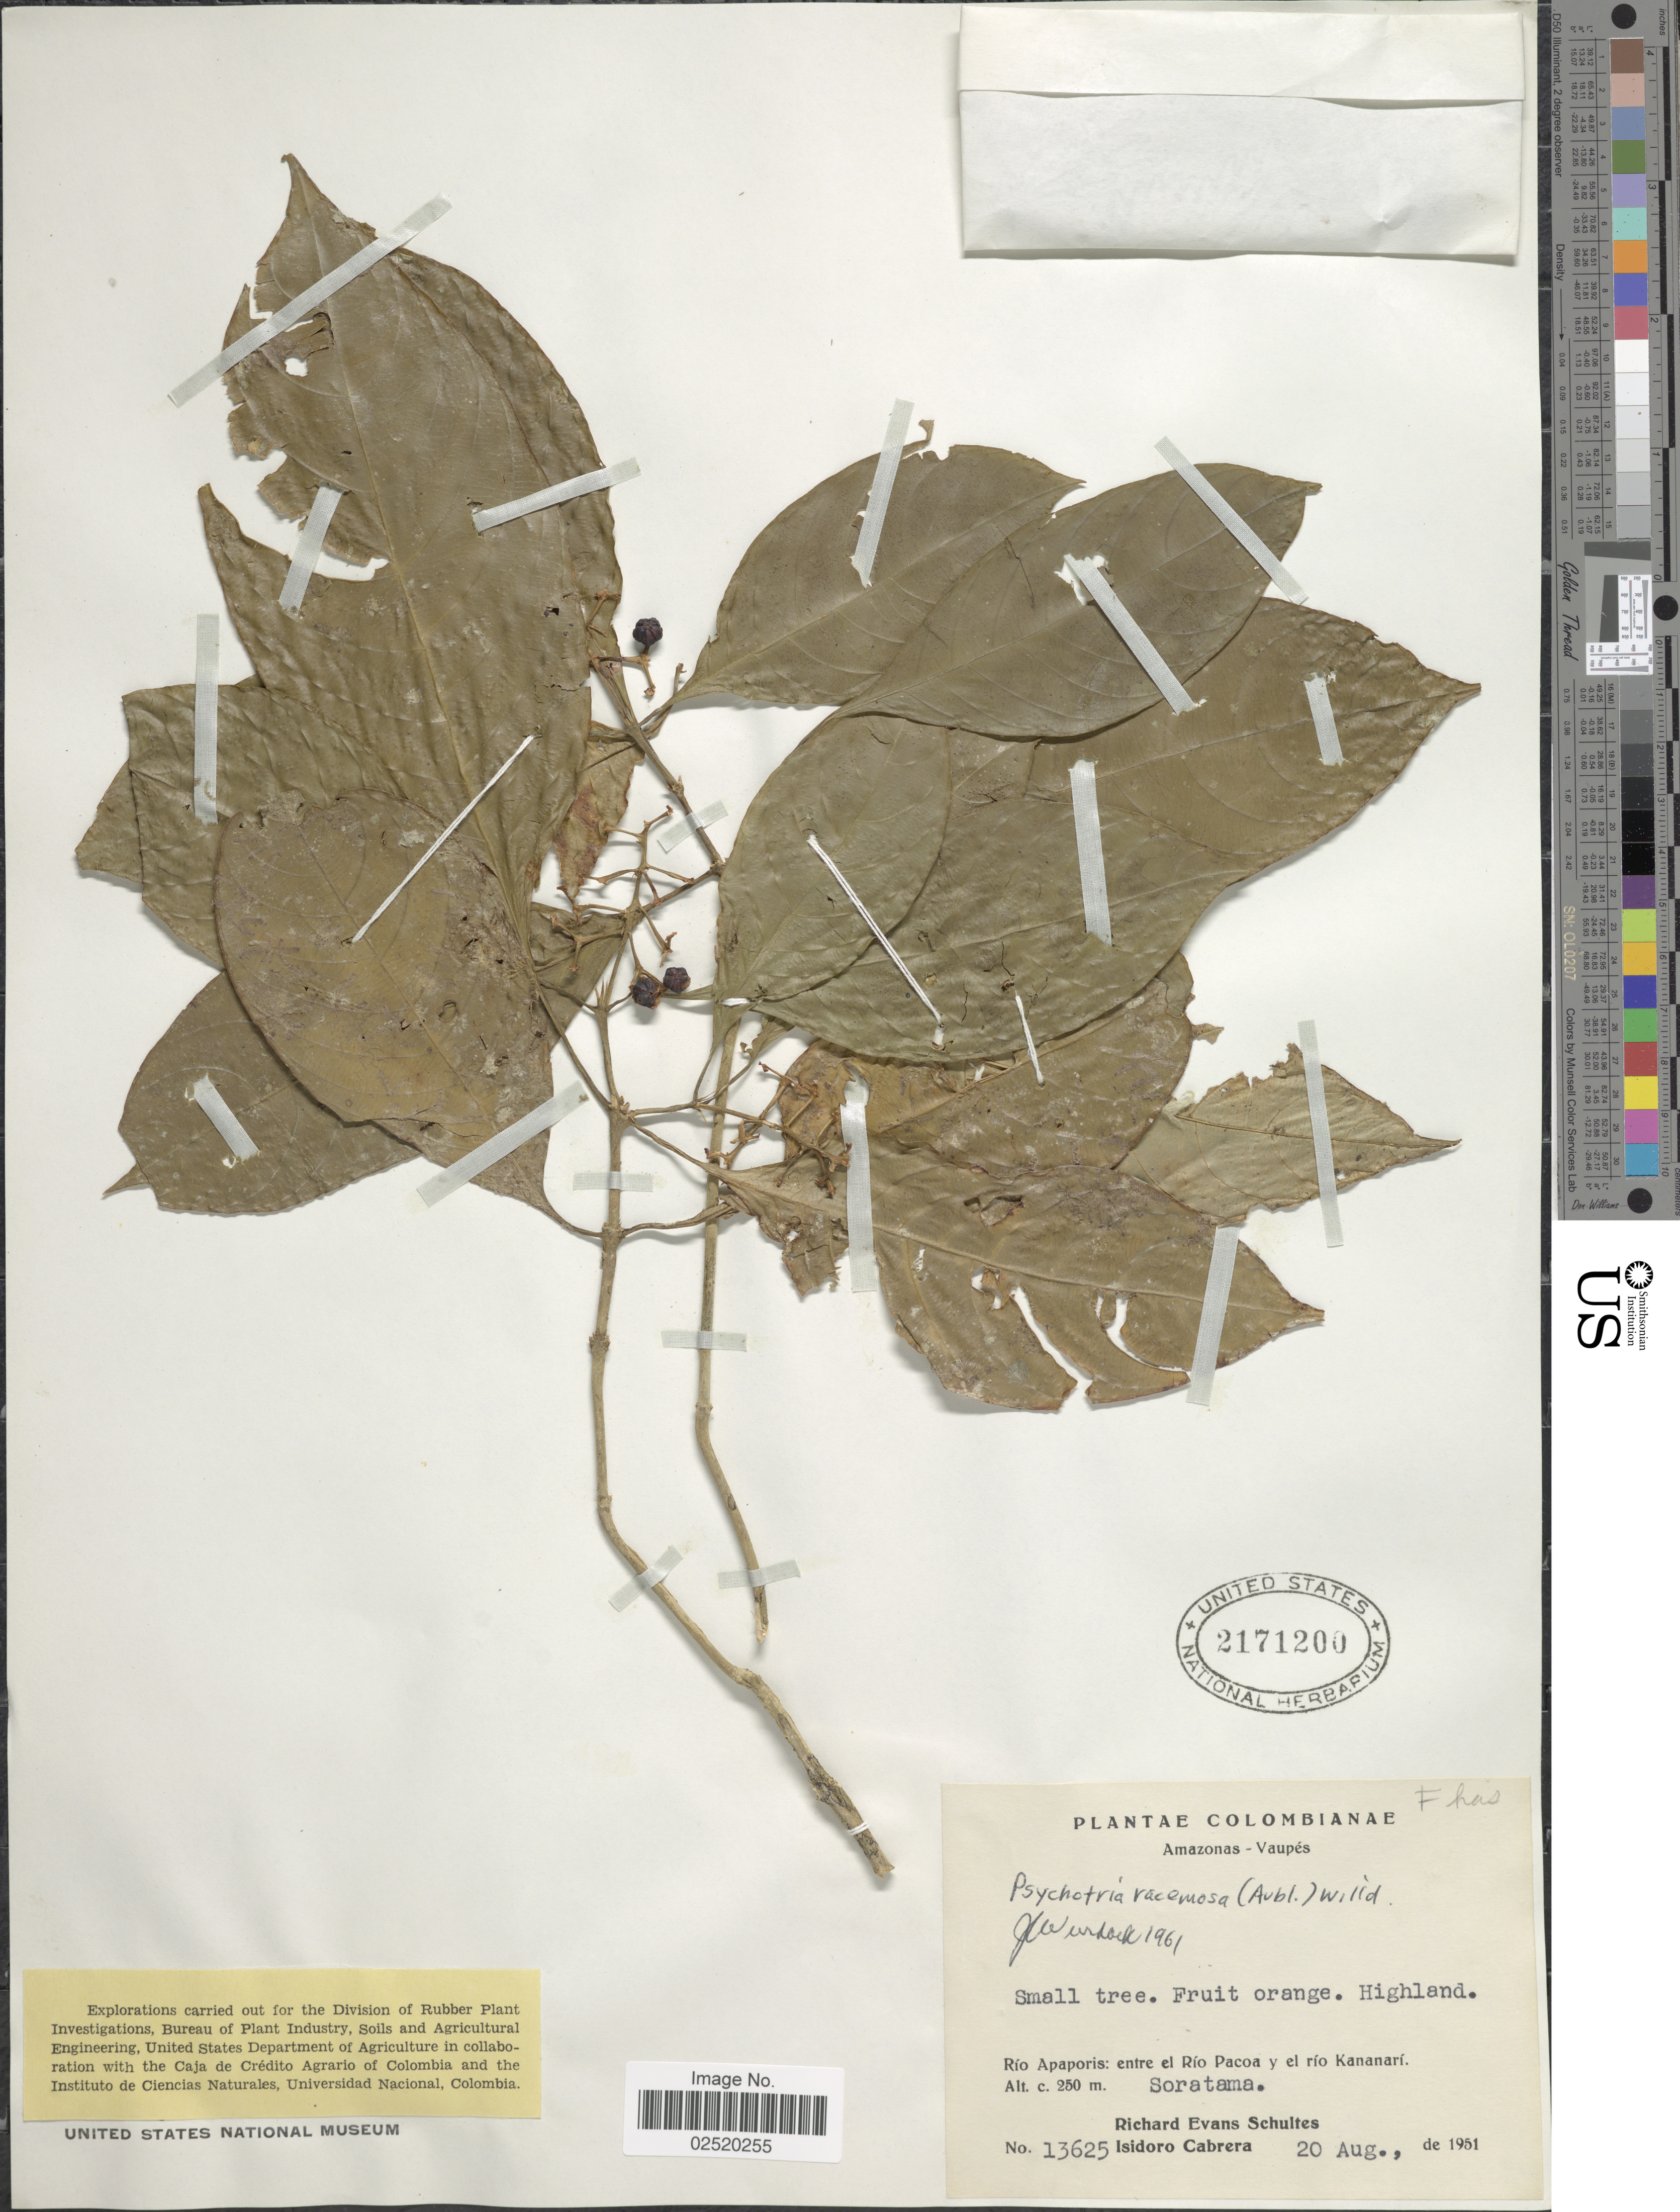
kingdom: Plantae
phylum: Tracheophyta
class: Magnoliopsida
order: Gentianales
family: Rubiaceae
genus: Psychotria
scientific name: Psychotria racemosa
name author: Rich.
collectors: R. E. Schultes & I. Cabrera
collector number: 13625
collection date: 1951-08-20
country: Colombia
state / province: Amazônas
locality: Amazonas-Vaupes, Rio Apaporis: entre el Rio Pacoa y el rio Kananari, Soratama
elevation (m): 250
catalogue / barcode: US 2171200